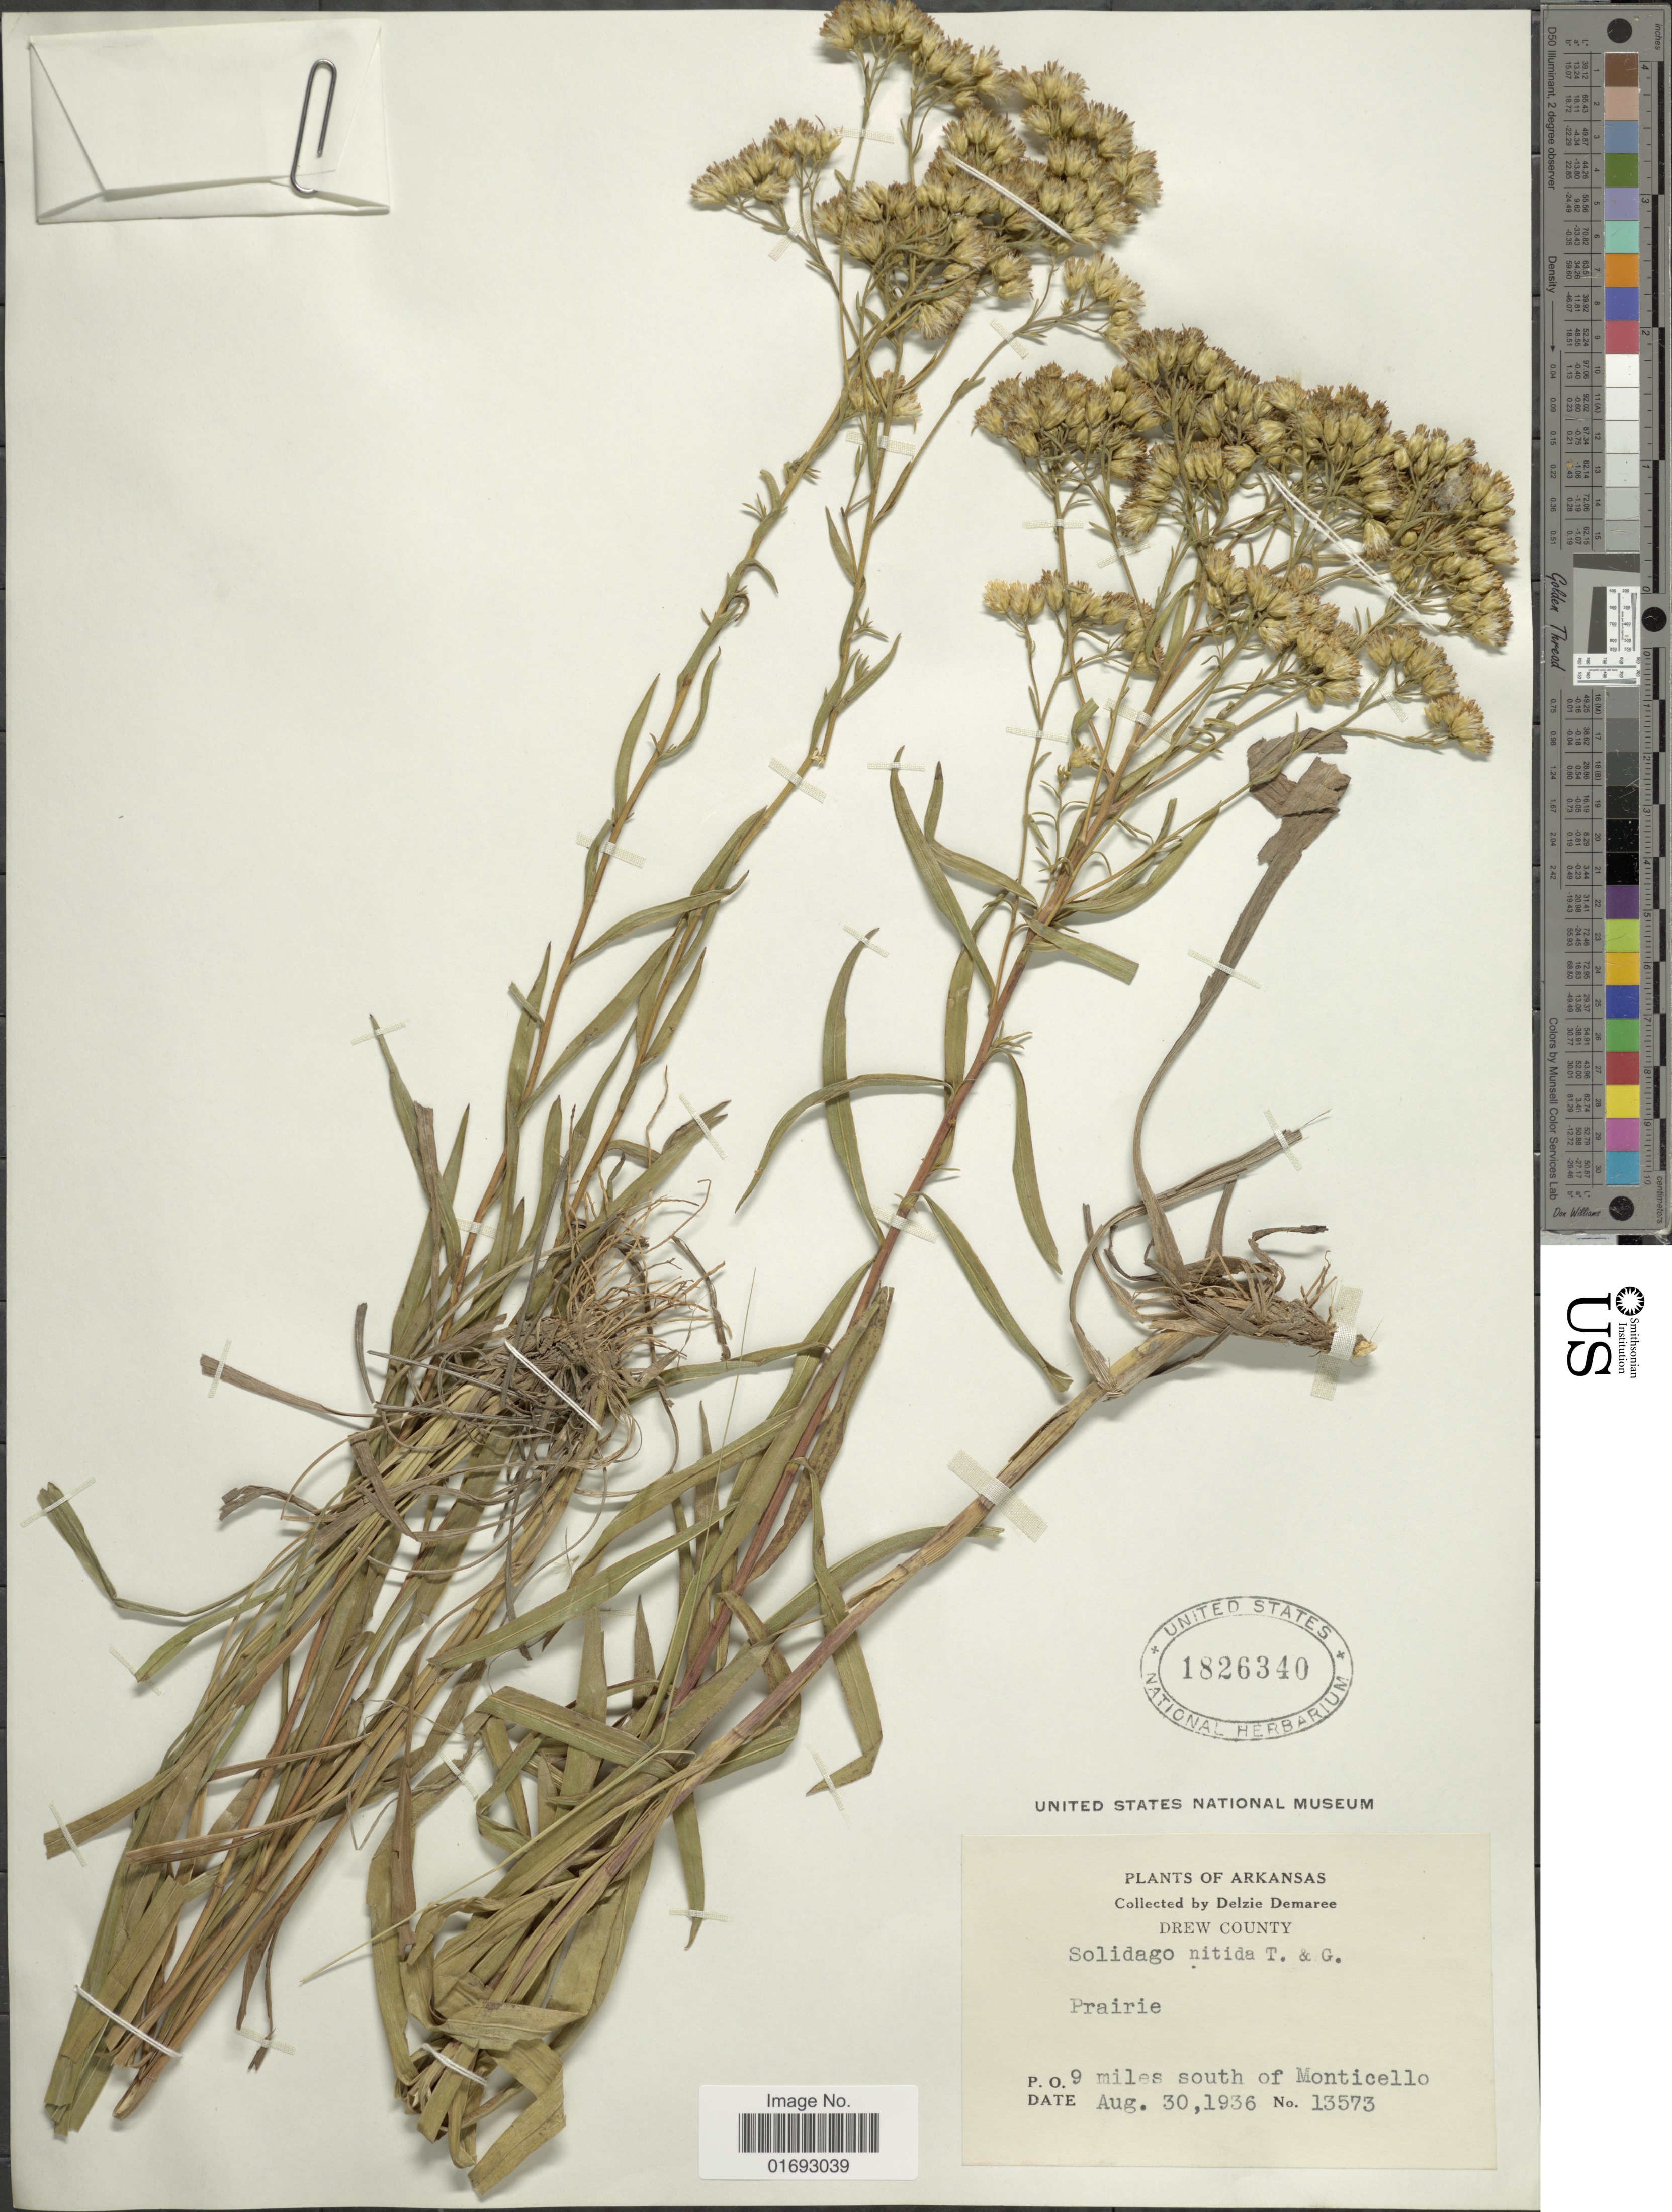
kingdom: Plantae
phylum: Tracheophyta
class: Magnoliopsida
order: Asterales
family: Asteraceae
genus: Oligoneuron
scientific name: Oligoneuron nitidum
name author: (Torr. & A. Gray) Small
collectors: D. Demaree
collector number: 13573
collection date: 1936-08-30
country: United States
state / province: Arkansas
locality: Drew County, Prairie, 9 miles south of Monticello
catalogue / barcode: US 1826340